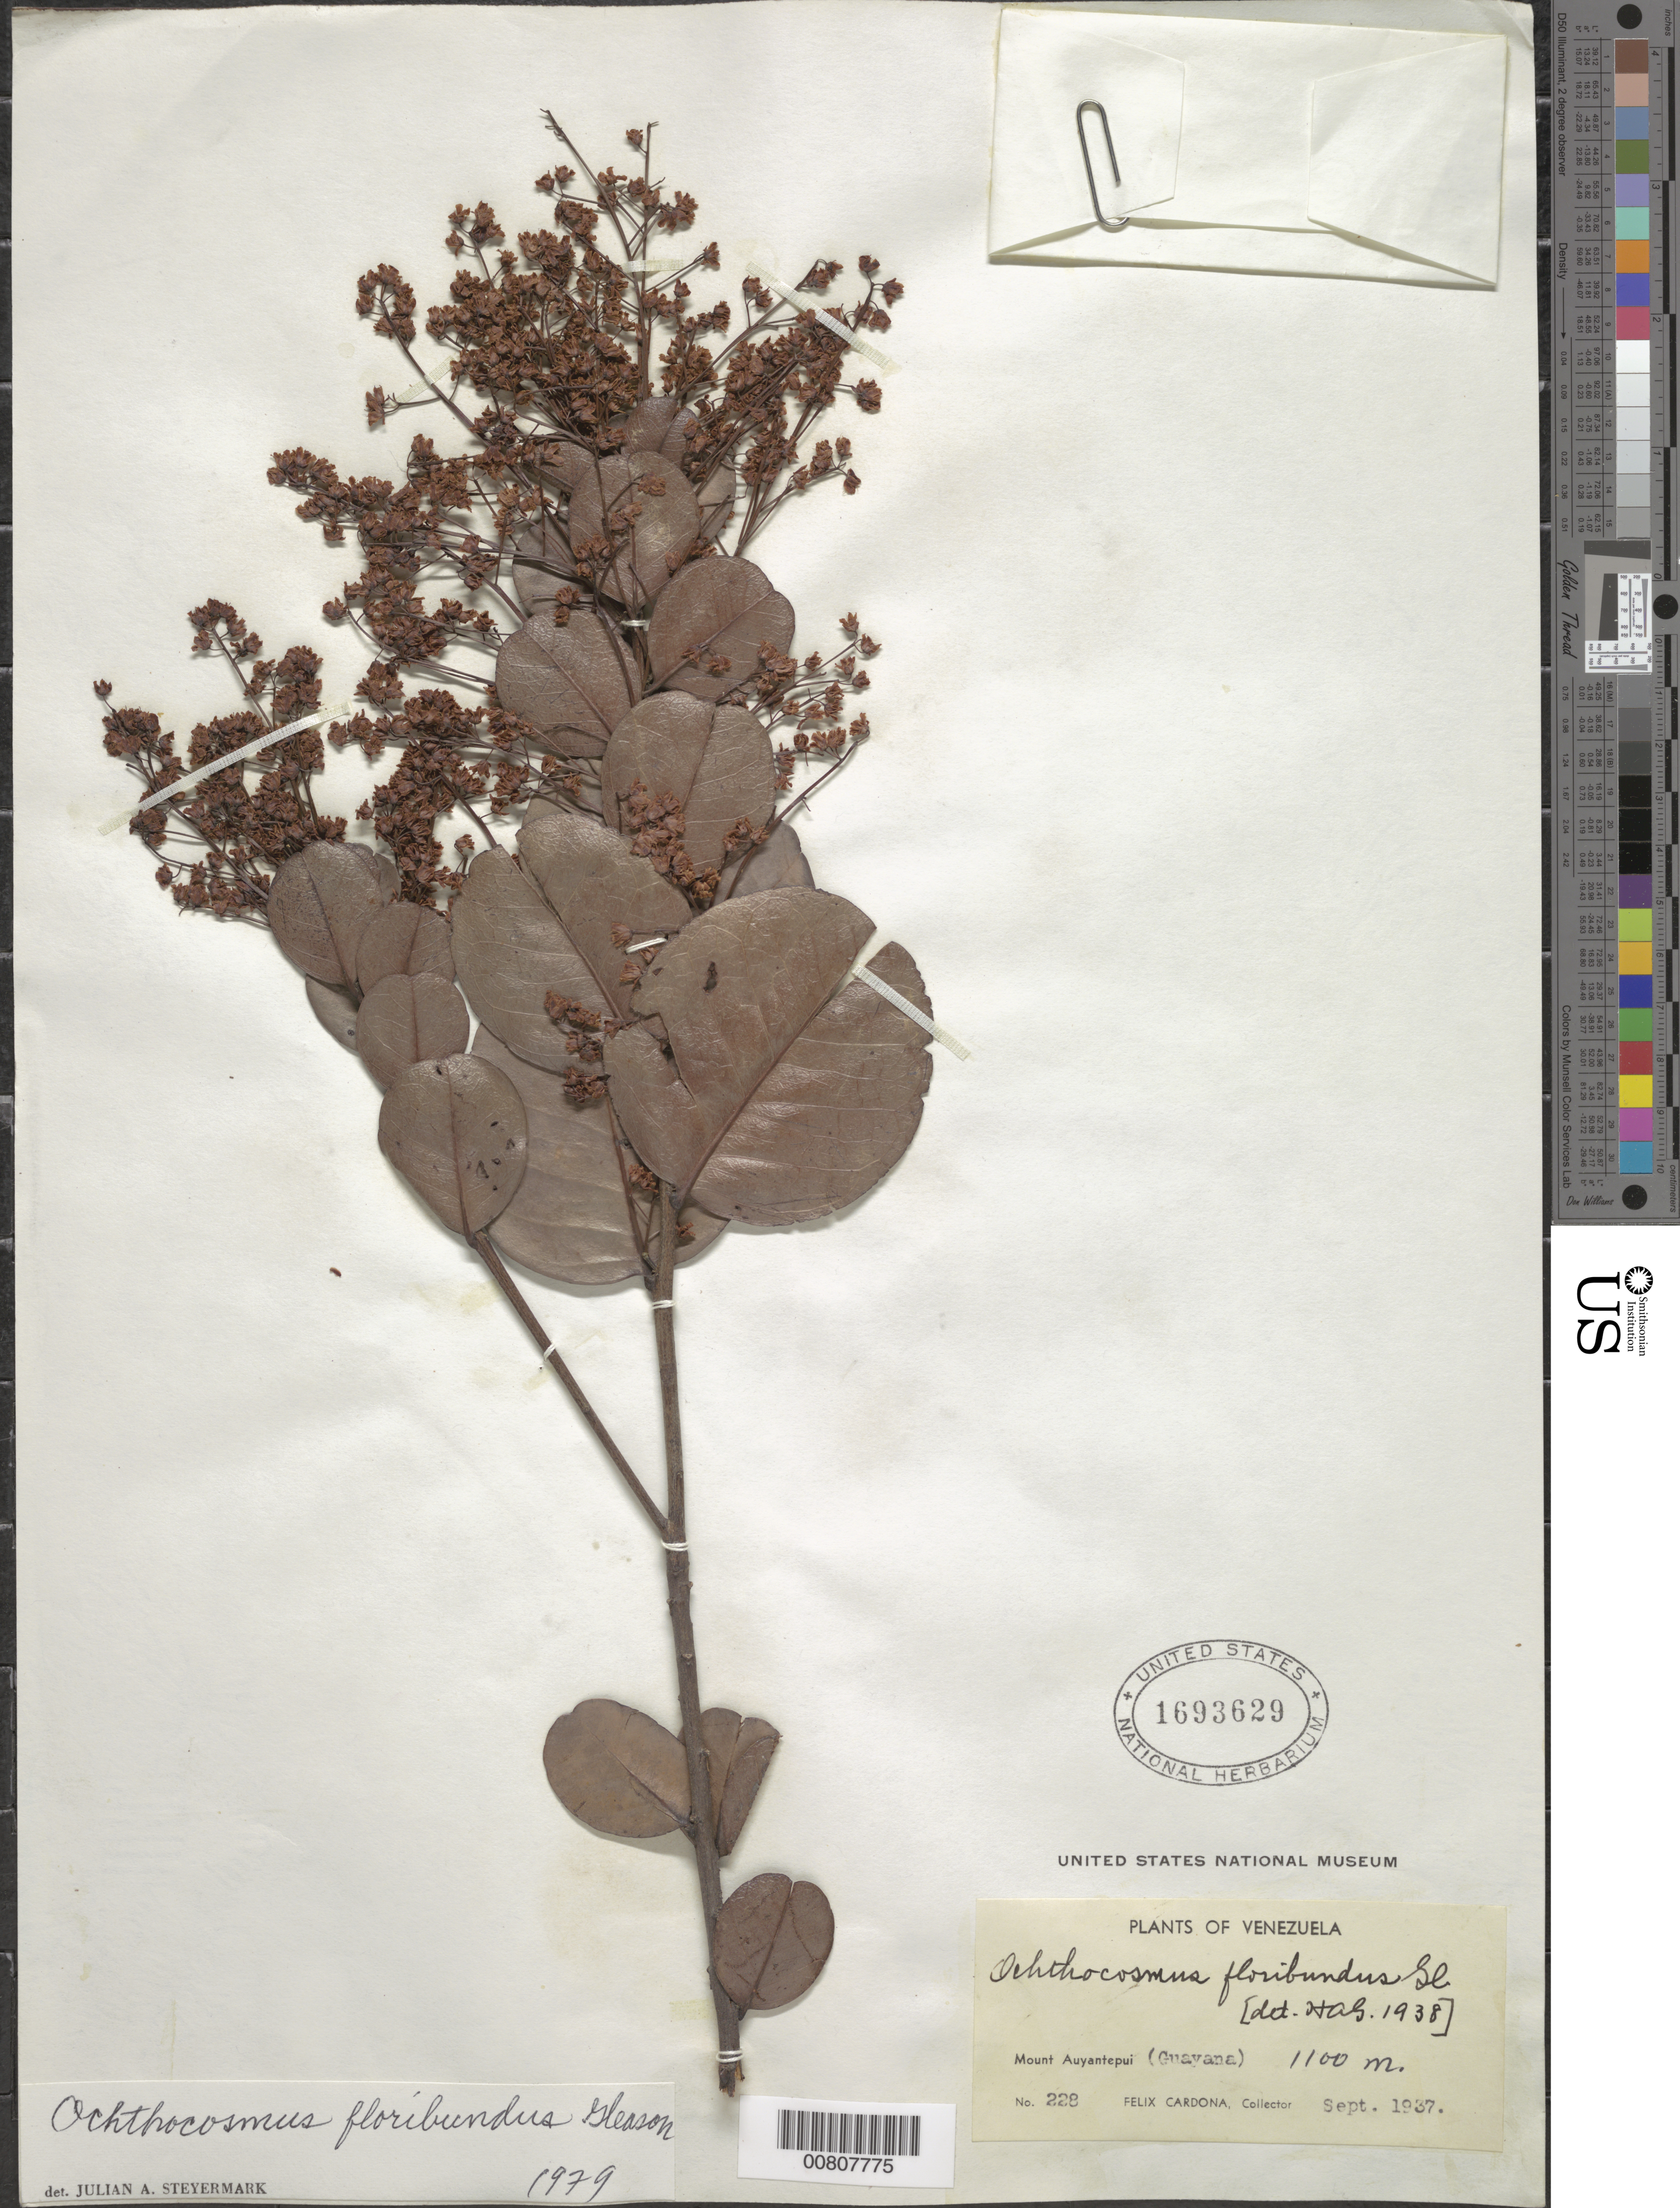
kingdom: Plantae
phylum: Tracheophyta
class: Magnoliopsida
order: Malpighiales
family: Ixonanthaceae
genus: Ochthocosmus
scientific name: Ochthocosmus floribundus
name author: Gleason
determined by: Steyermark, Julian A., (VEN)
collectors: F. Cardona Puig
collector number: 228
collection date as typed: Sep-37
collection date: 1937-09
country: Venezuela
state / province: Bolívar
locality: Cerro Auyantepuí, Alto Caroní, Guayana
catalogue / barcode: US 1693629